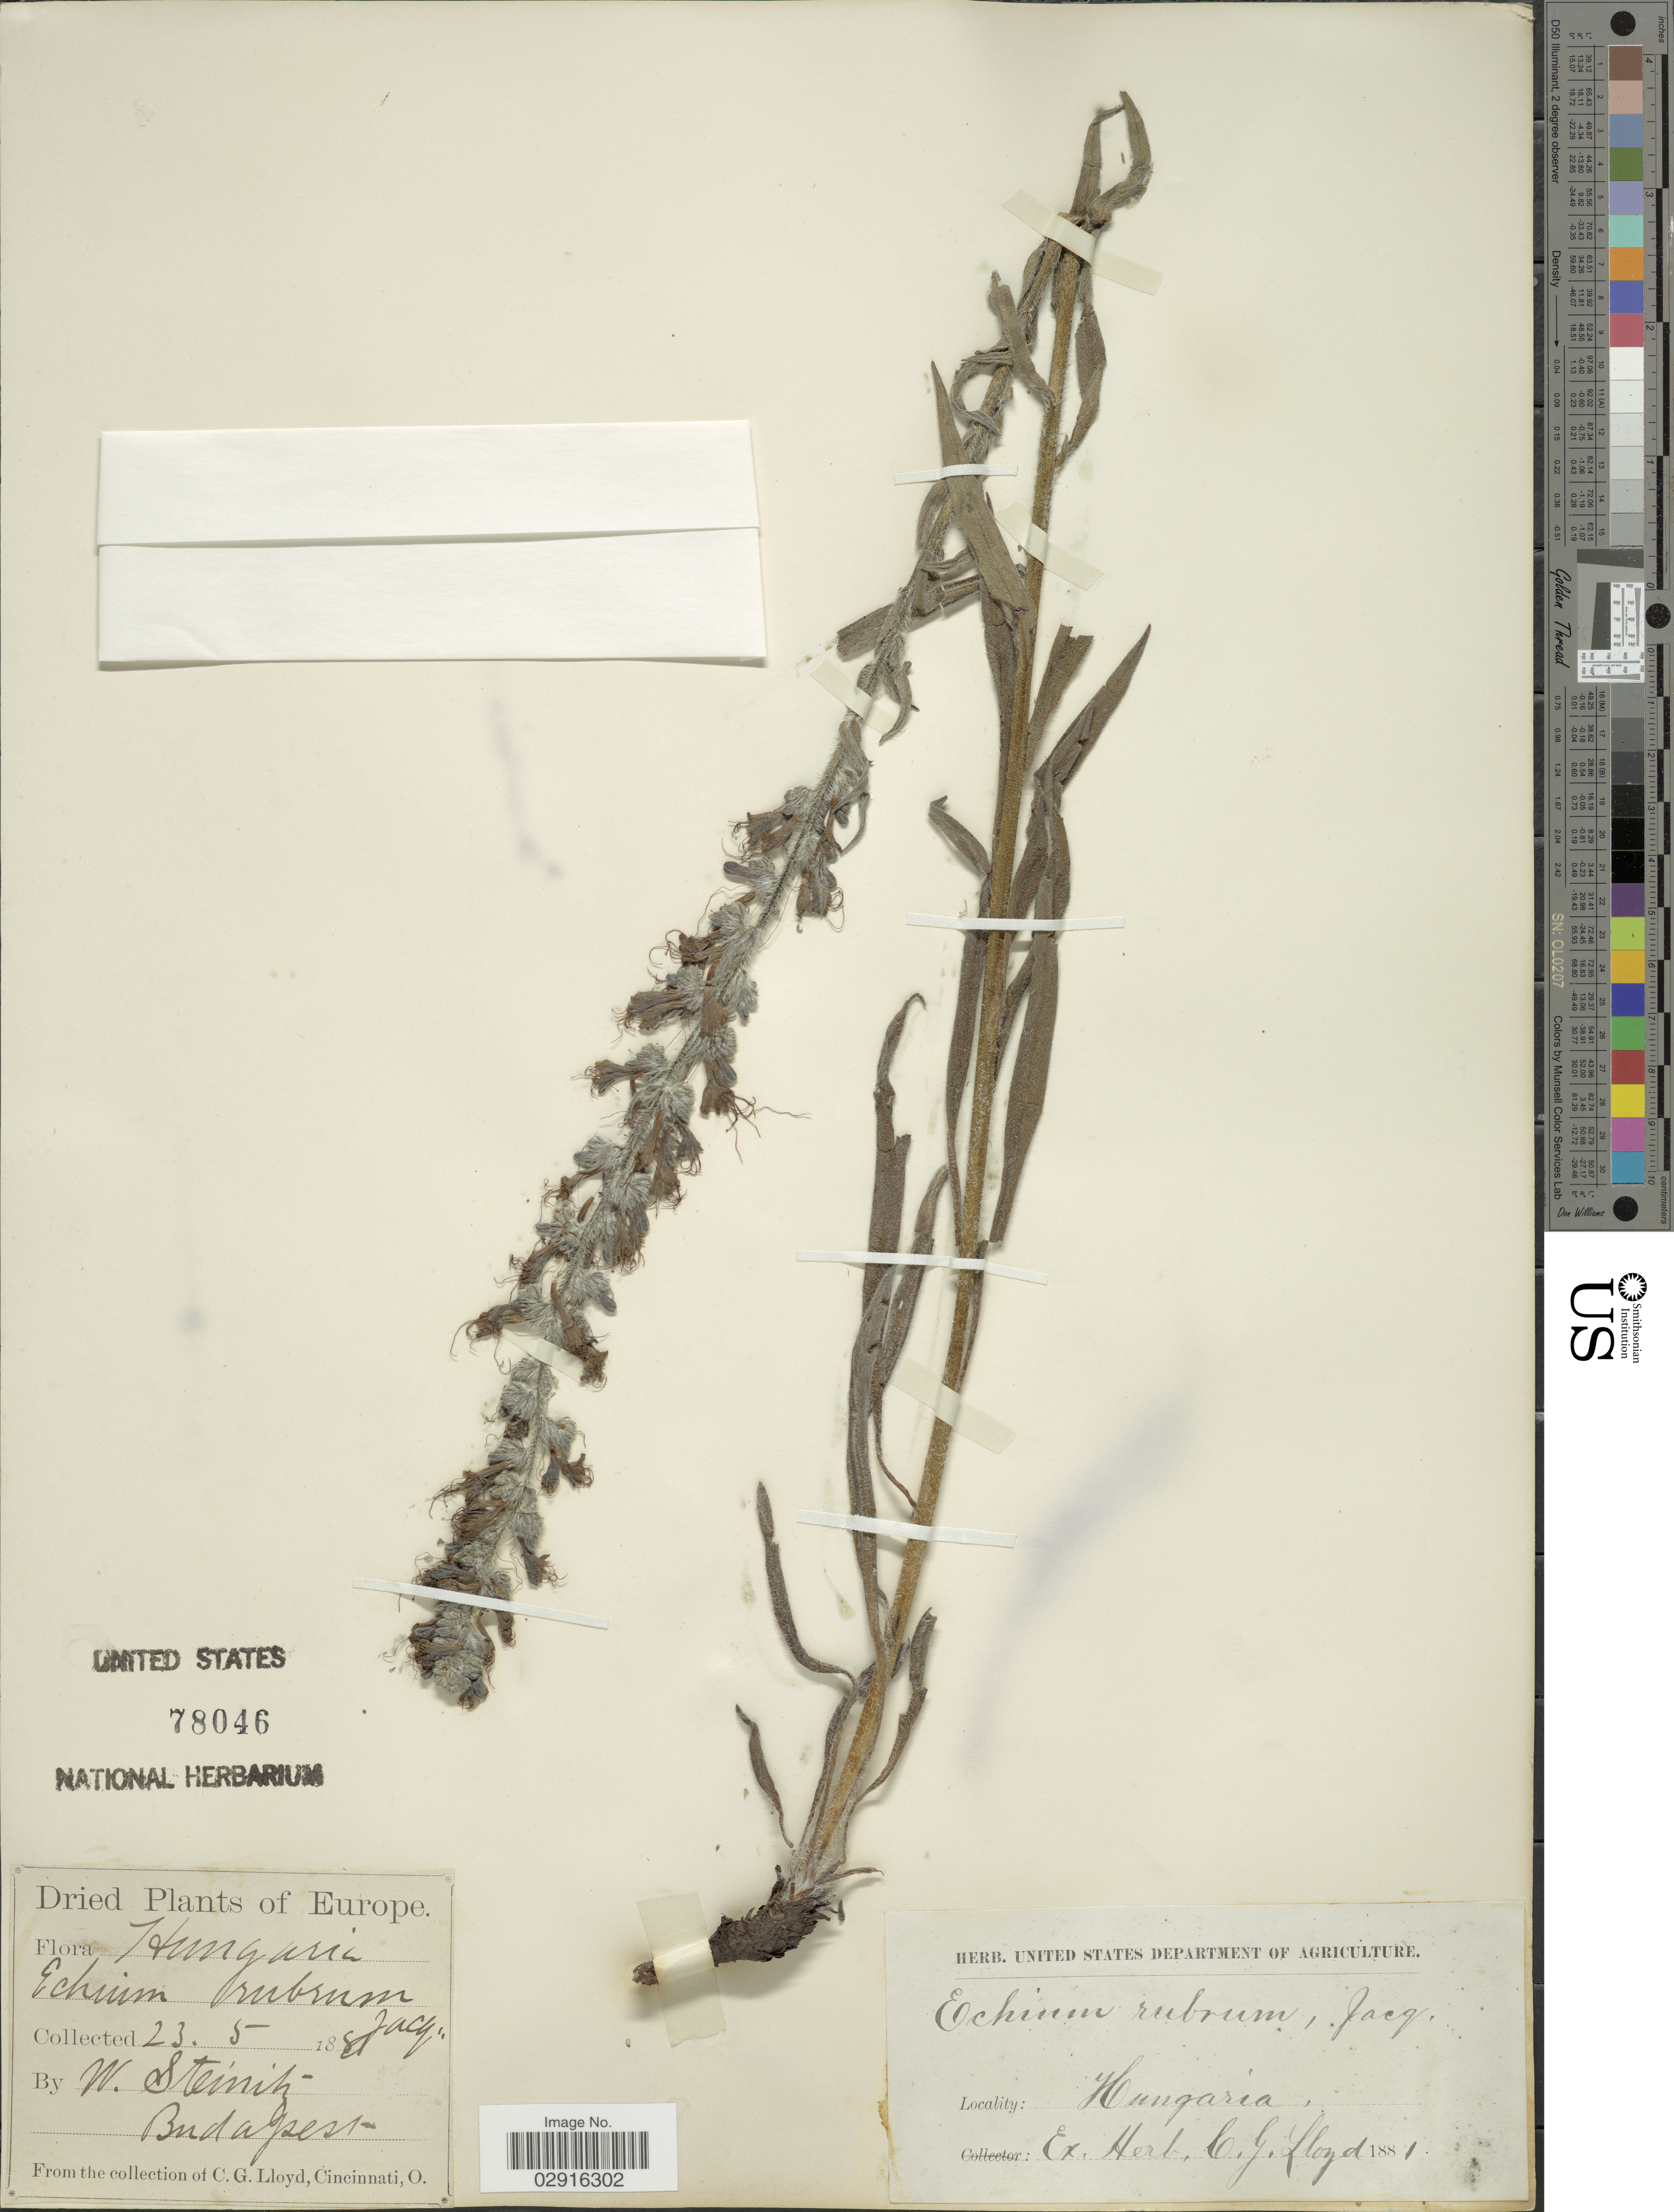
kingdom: Plantae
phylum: Tracheophyta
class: Magnoliopsida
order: Boraginales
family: Boraginaceae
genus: Echium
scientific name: Echium rubrum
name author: Forssk.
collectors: ex herb. C. G. Lloyd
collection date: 1881-05-23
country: Hungary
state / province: Budapest, Capital District of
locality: Budapest. Hungaria. Europe.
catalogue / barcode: US 78046